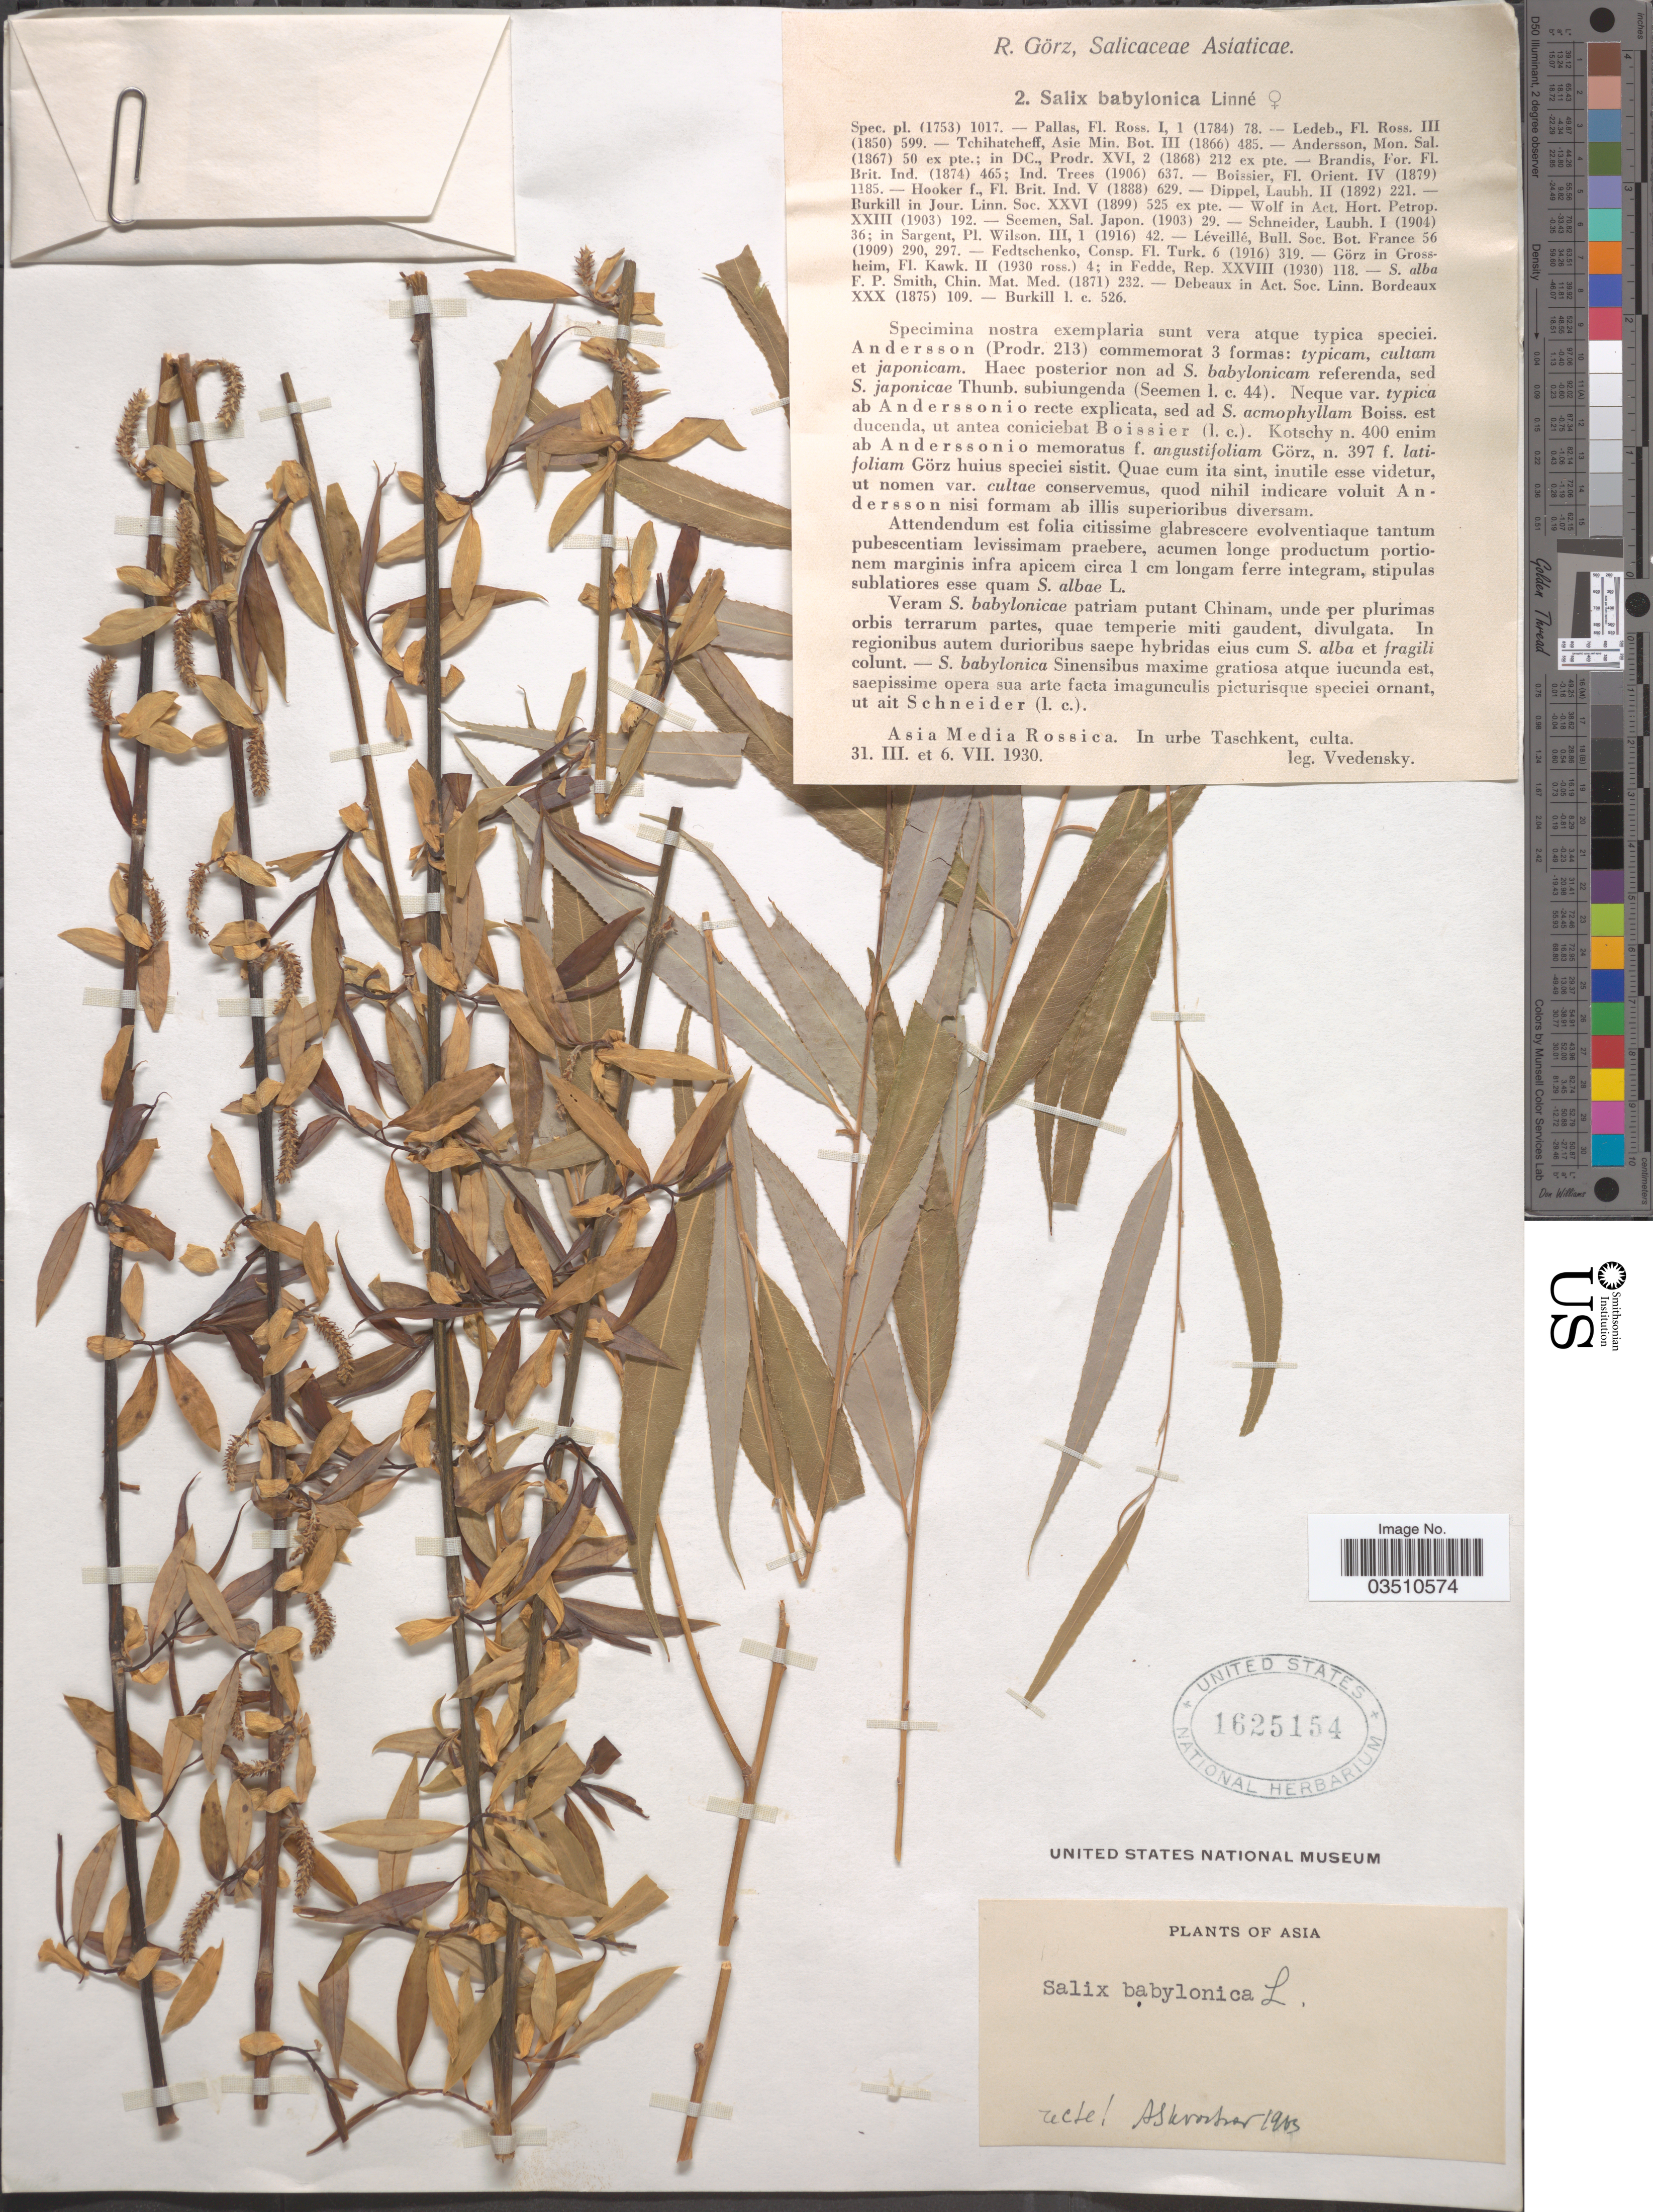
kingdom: Plantae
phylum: Tracheophyta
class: Magnoliopsida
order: Malpighiales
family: Salicaceae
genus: Salix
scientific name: Salix babylonica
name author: L.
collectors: Vvedensky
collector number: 2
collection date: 1930-03-31/1930-07-06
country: Uzbekistan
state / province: Toshkent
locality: Asia Media Rossica. In urbe Taschkent.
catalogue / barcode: US 1625154